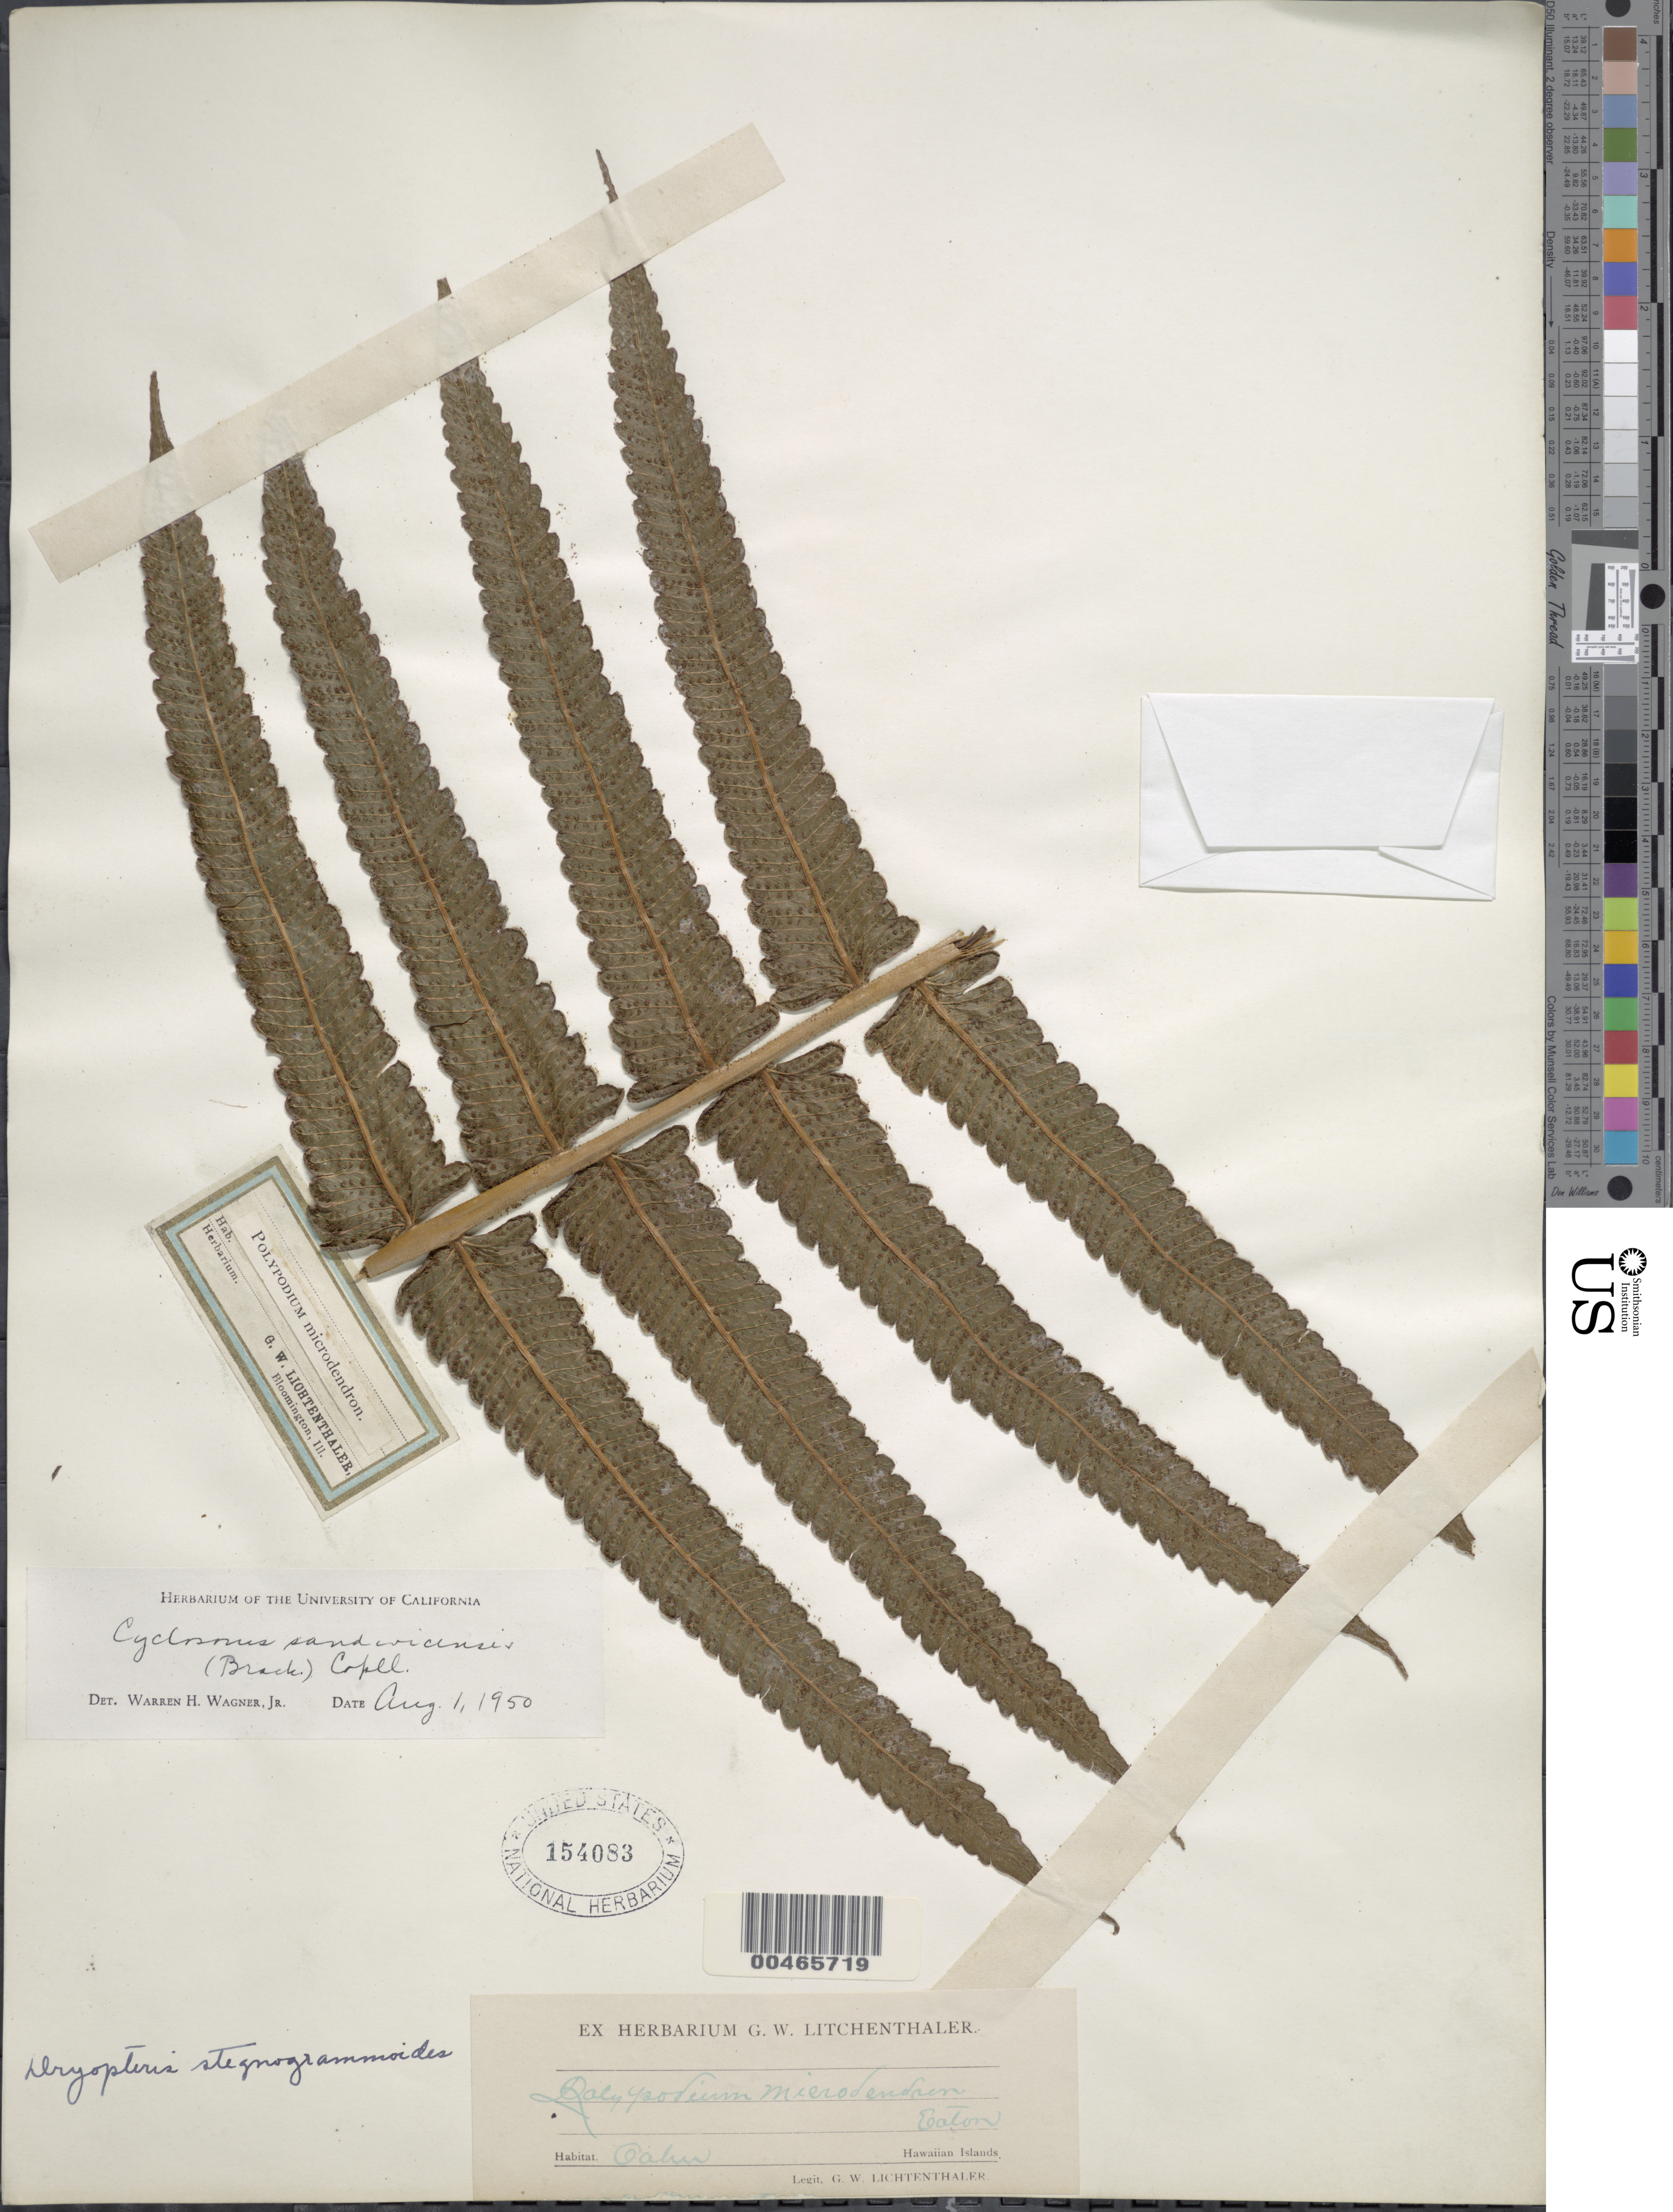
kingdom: Plantae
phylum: Tracheophyta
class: Polypodiopsida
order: Polypodiales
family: Thelypteridaceae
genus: Cyclosorus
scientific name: Cyclosorus sandwicensis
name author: Copel.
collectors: G. Lichtenthaler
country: United States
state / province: Hawaii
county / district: Kauai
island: Kaua'i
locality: Hawaiian Islands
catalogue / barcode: US 154083